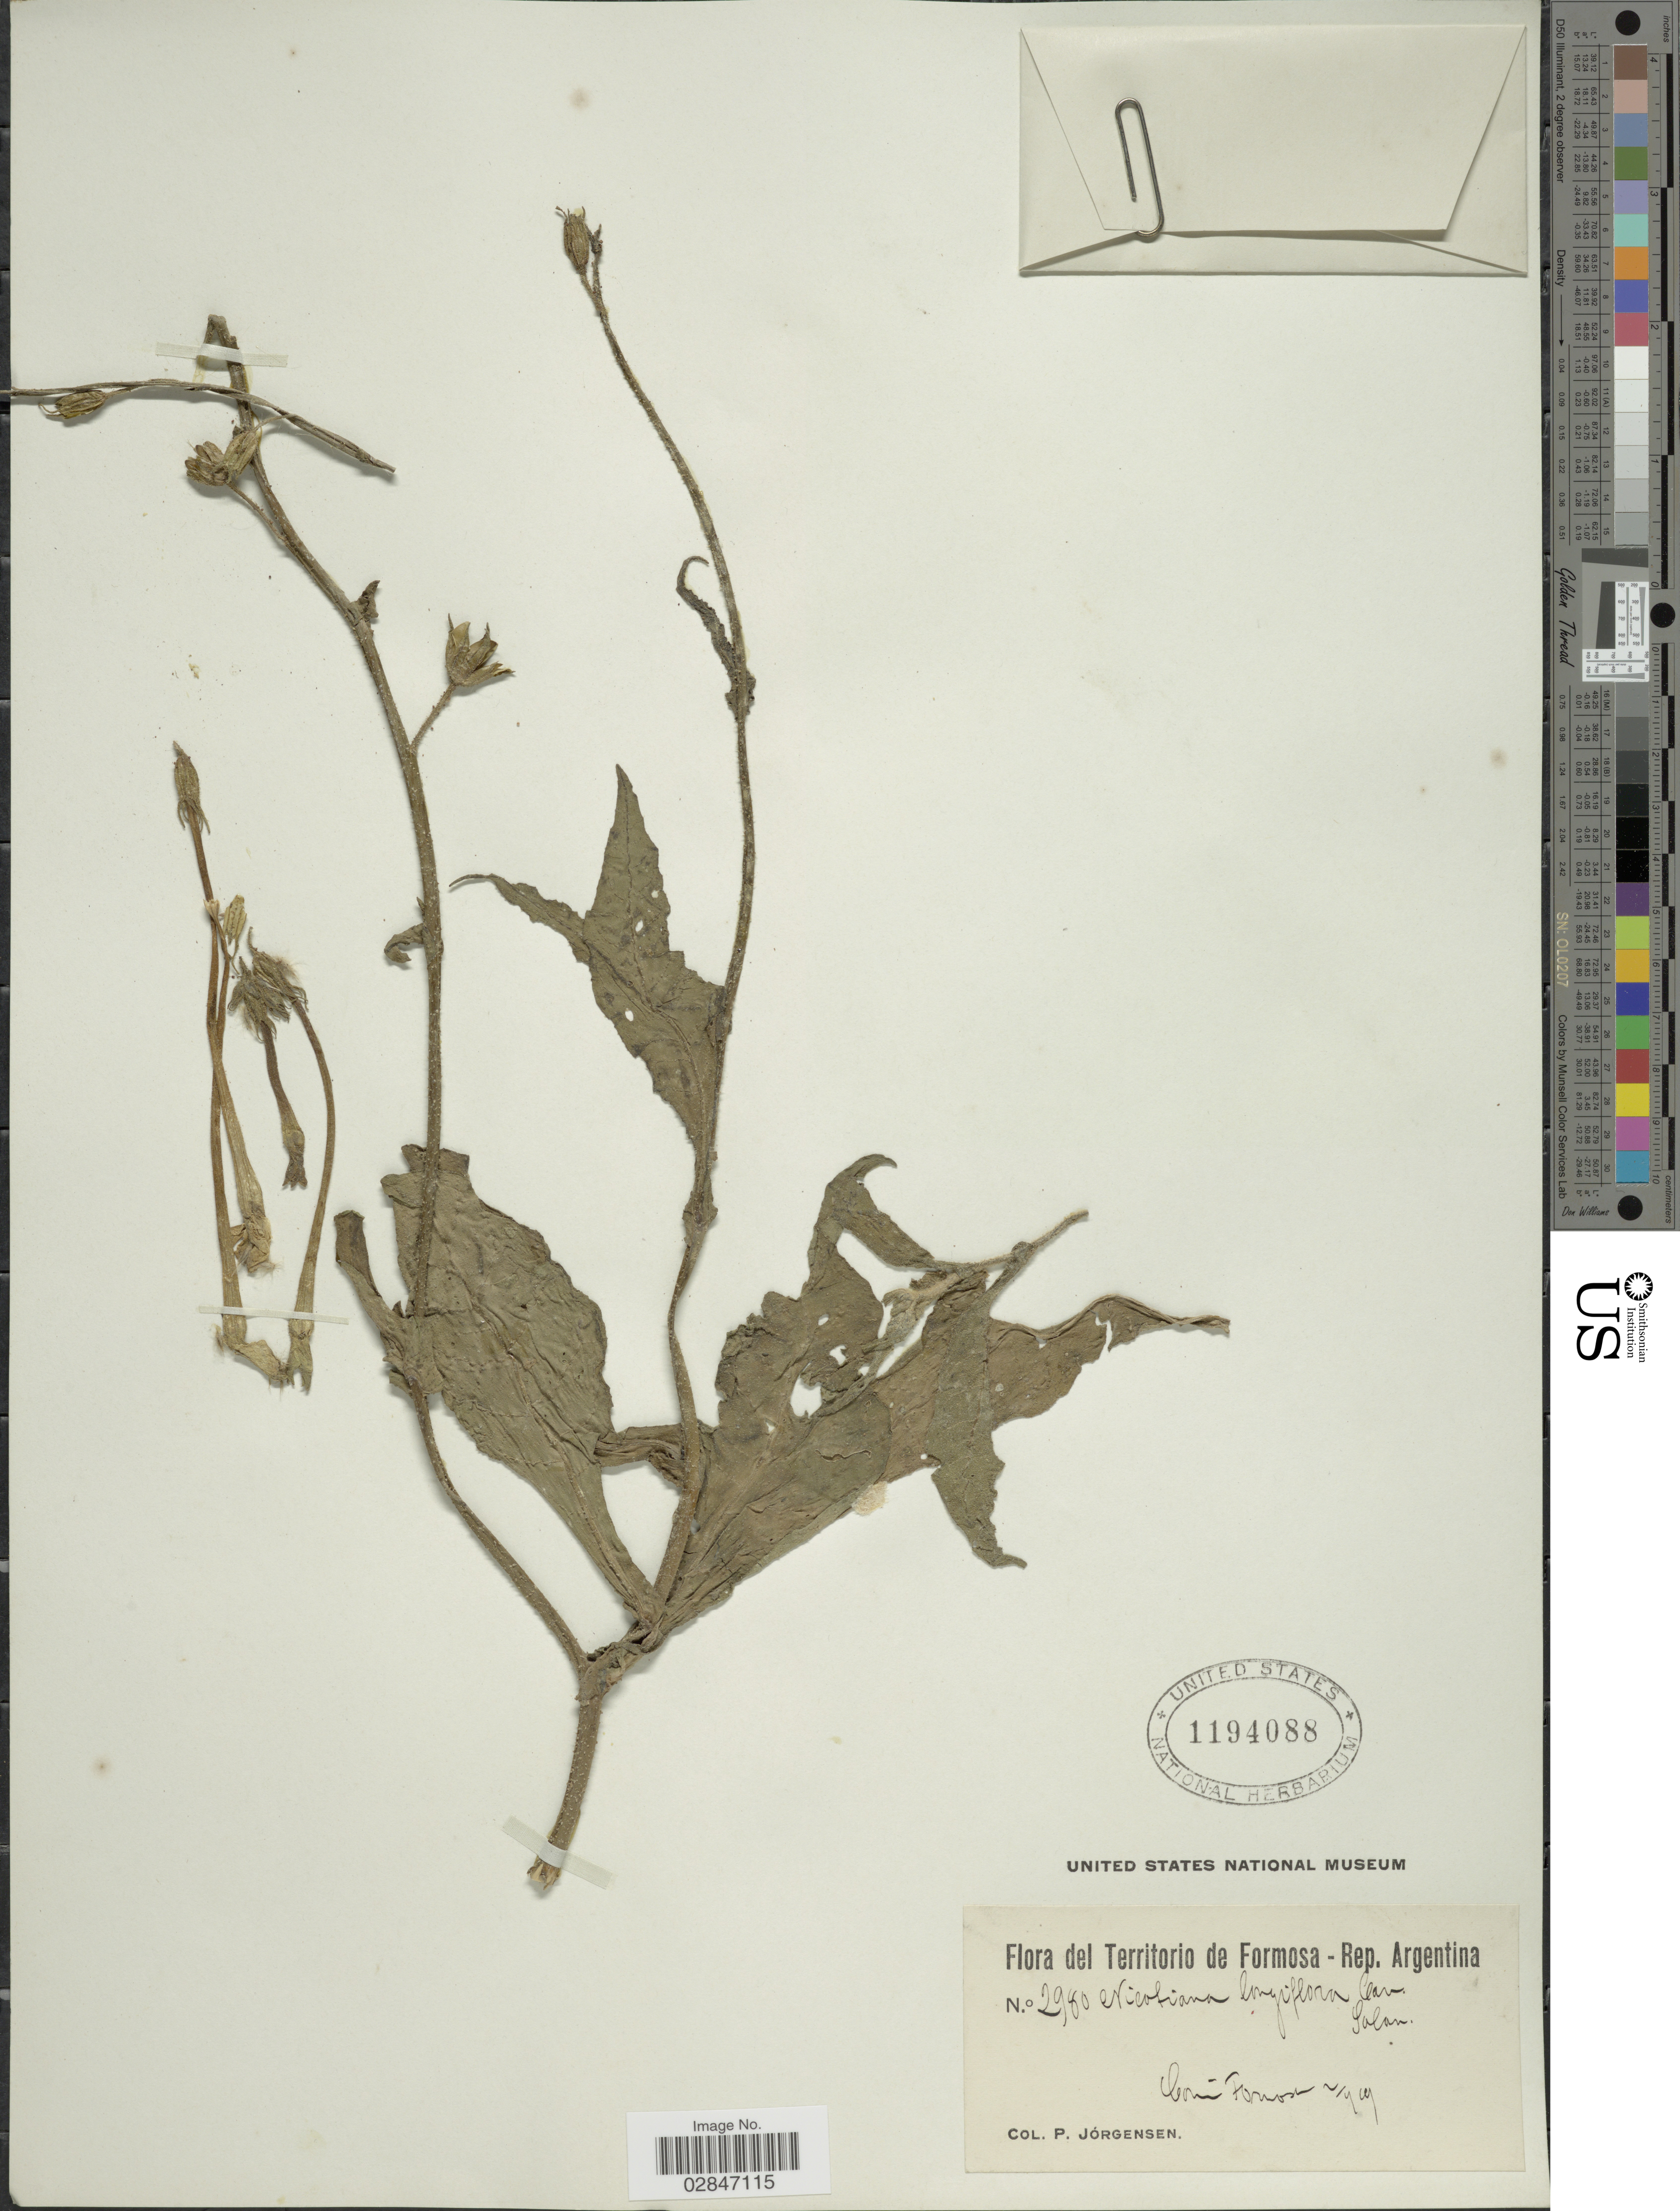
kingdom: Plantae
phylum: Tracheophyta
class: Magnoliopsida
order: Solanales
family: Solanaceae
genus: Nicotiana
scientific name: Nicotiana longiflora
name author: Cav.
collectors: P. Jörgensen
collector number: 2980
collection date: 1919-02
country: Argentina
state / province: Formosa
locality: Territorio de Formosa - Rep. Argentina, Común Formosa.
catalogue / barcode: US 1194088